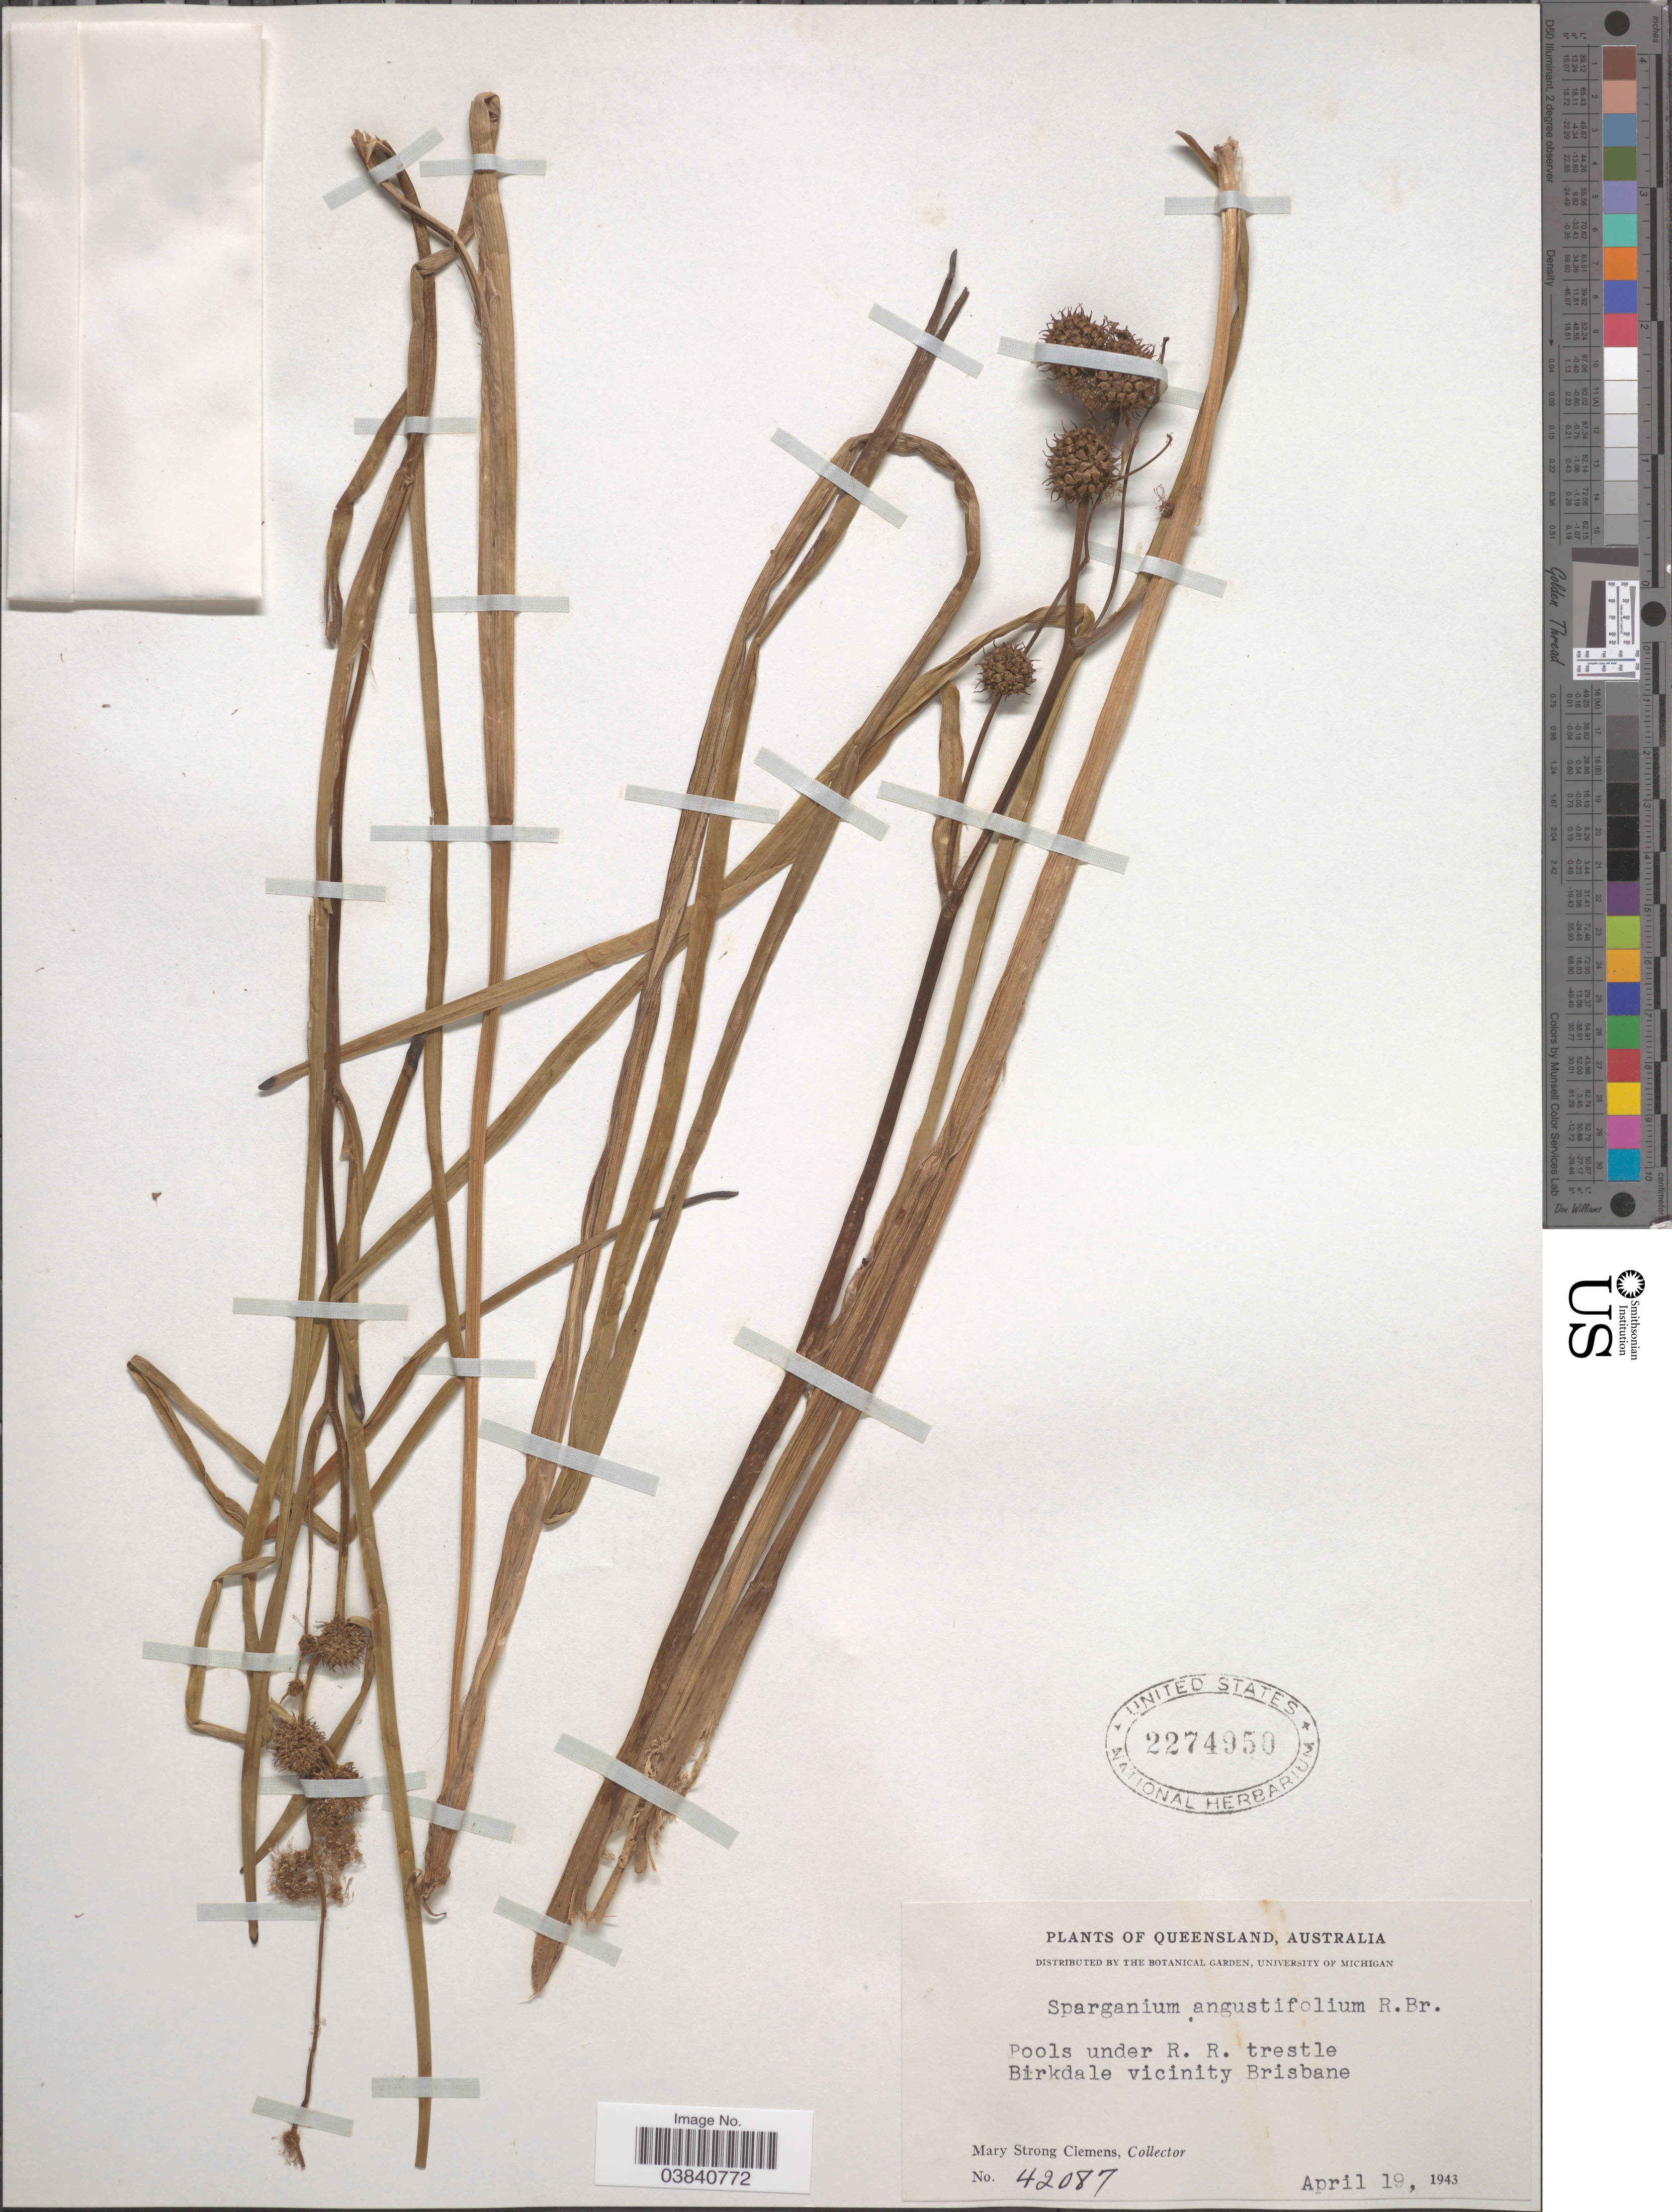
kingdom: Plantae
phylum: Tracheophyta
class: Liliopsida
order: Poales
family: Typhaceae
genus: Sparganium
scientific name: Sparganium angustifolium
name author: Michx.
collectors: M. S. Clemens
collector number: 42087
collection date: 1943-04-19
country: Australia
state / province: Queensland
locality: Pools under R. R. trestle. Birkdale vicinity Brisbane.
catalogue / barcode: US 2274950